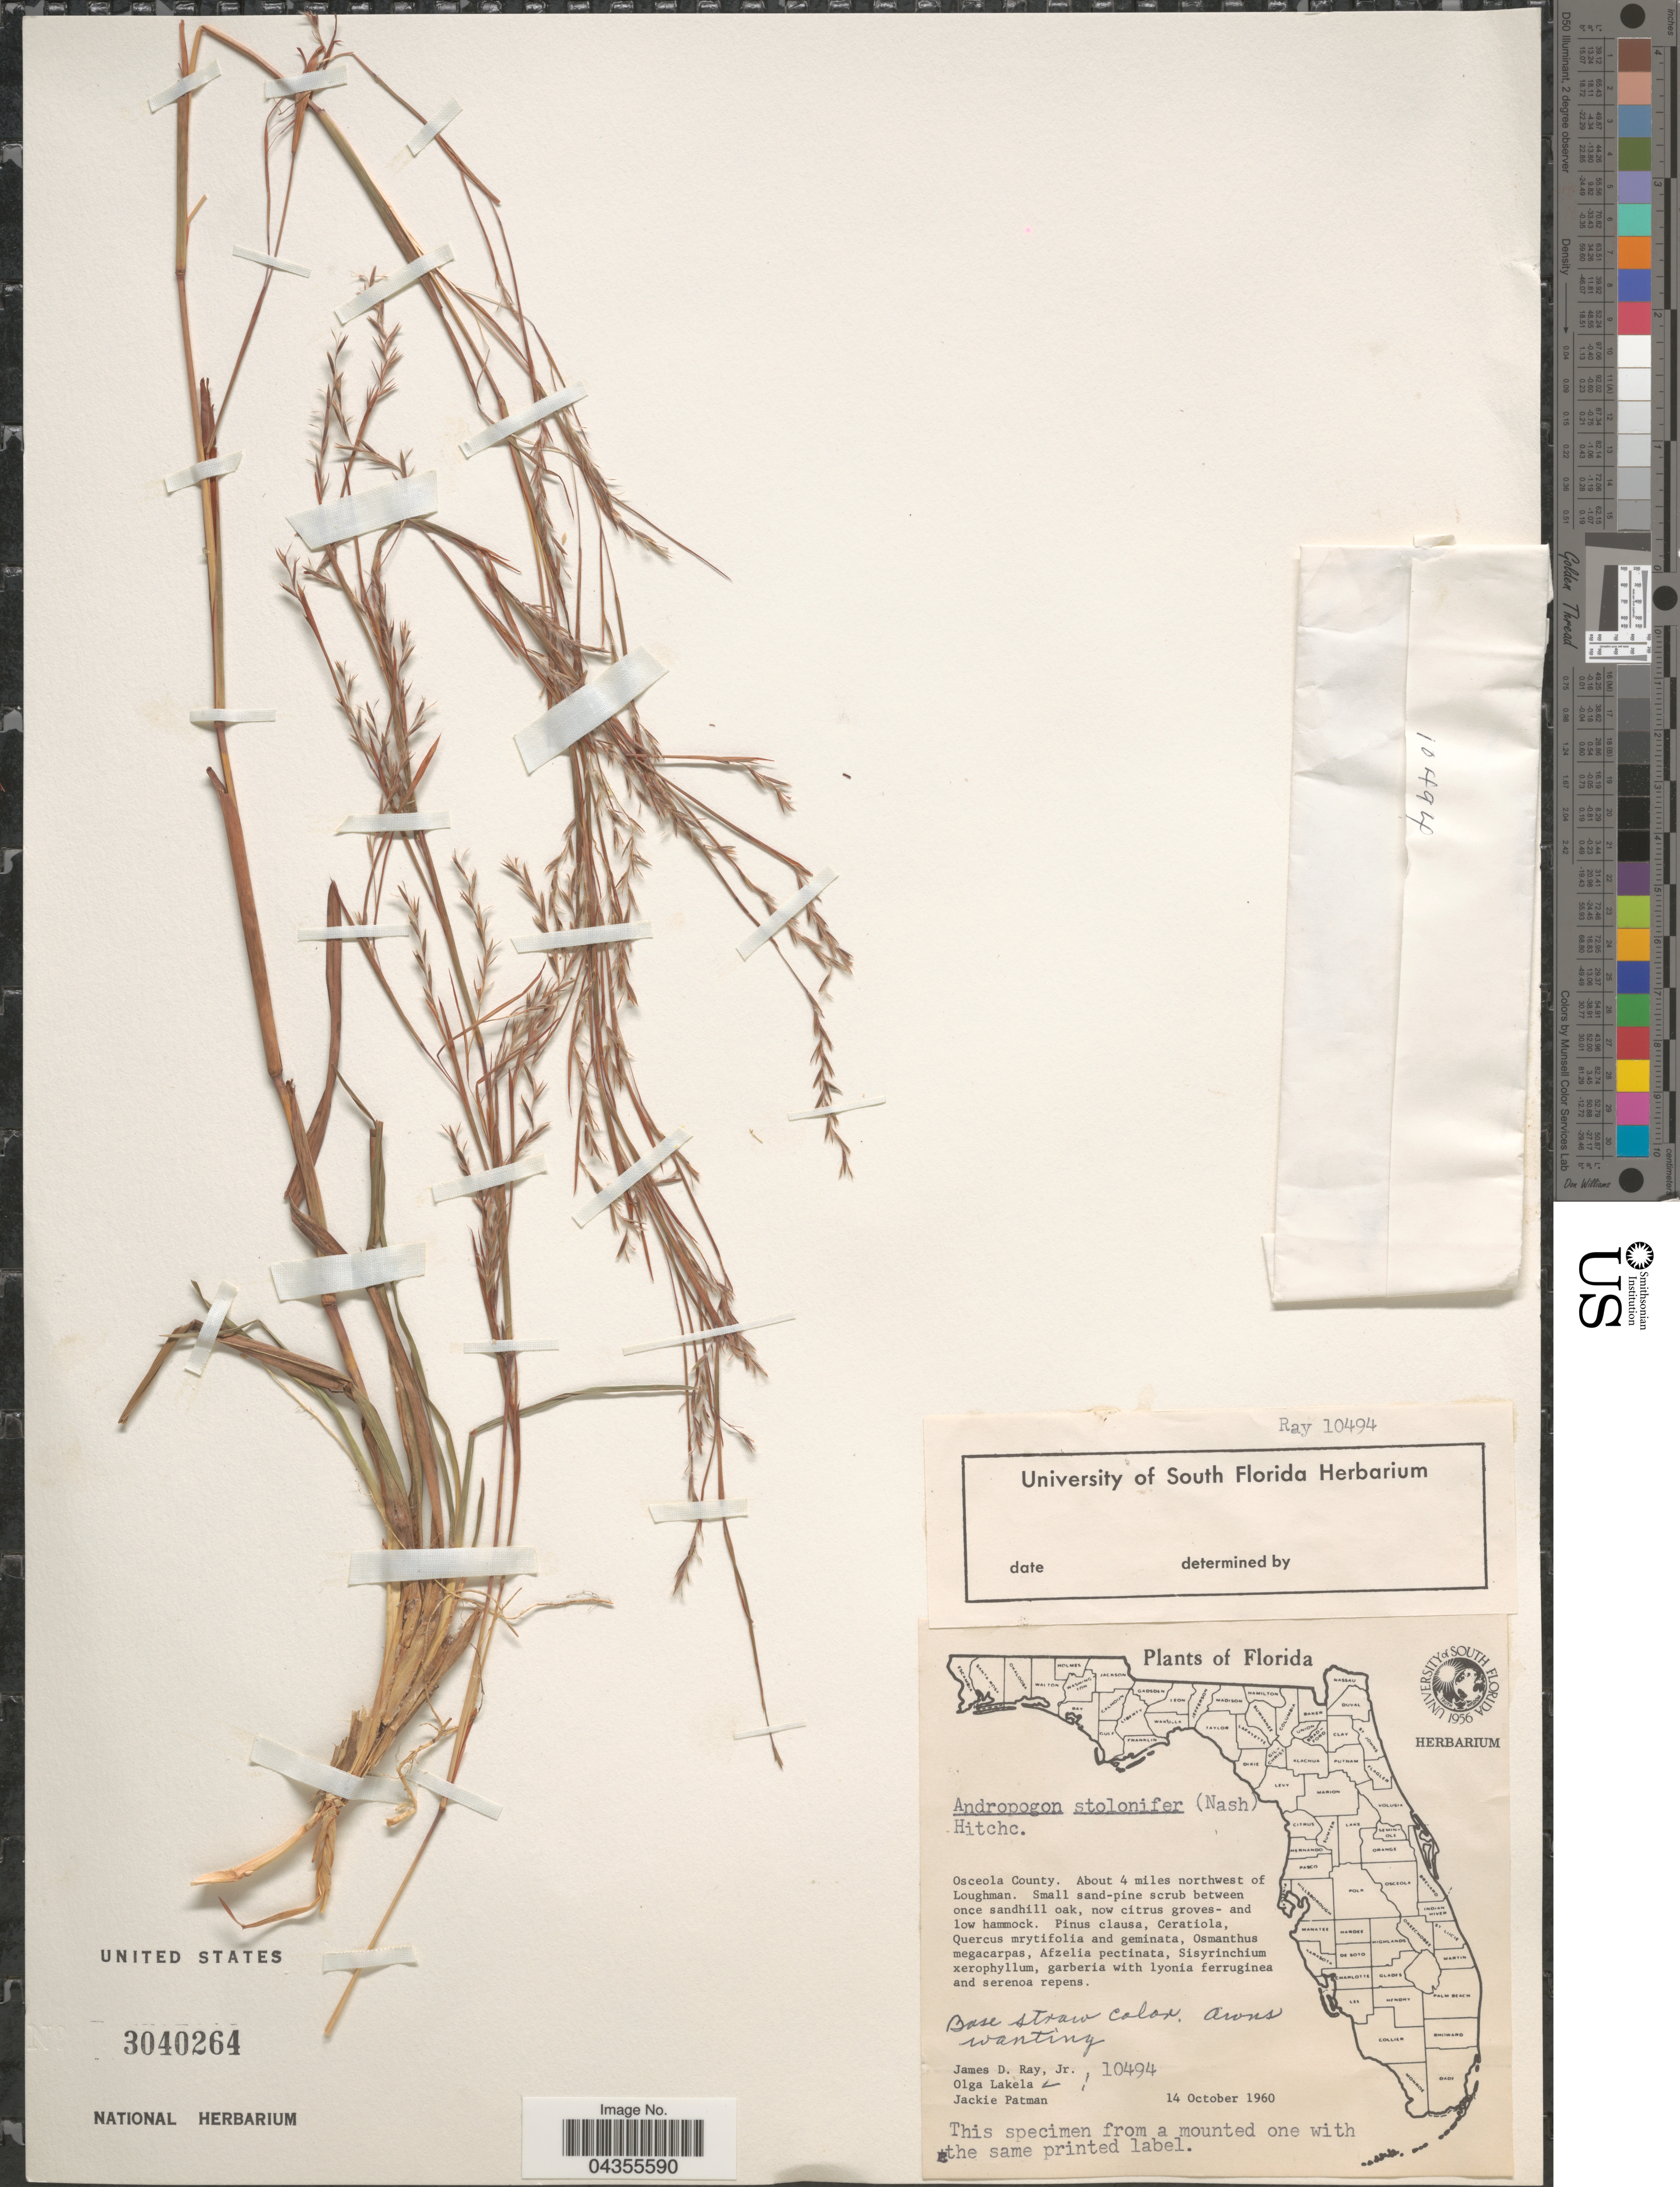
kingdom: Plantae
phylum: Tracheophyta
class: Liliopsida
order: Poales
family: Poaceae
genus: Schizachyrium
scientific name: Schizachyrium scoparium var. stoloniferum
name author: (Nash) Wipff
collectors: J. Ray, O. K. Lakela & J. Patman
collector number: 10494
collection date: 1960-10-14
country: United States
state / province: Florida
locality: Osceola County. About 4 miles northwest of Loughman.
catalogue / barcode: US 3040264